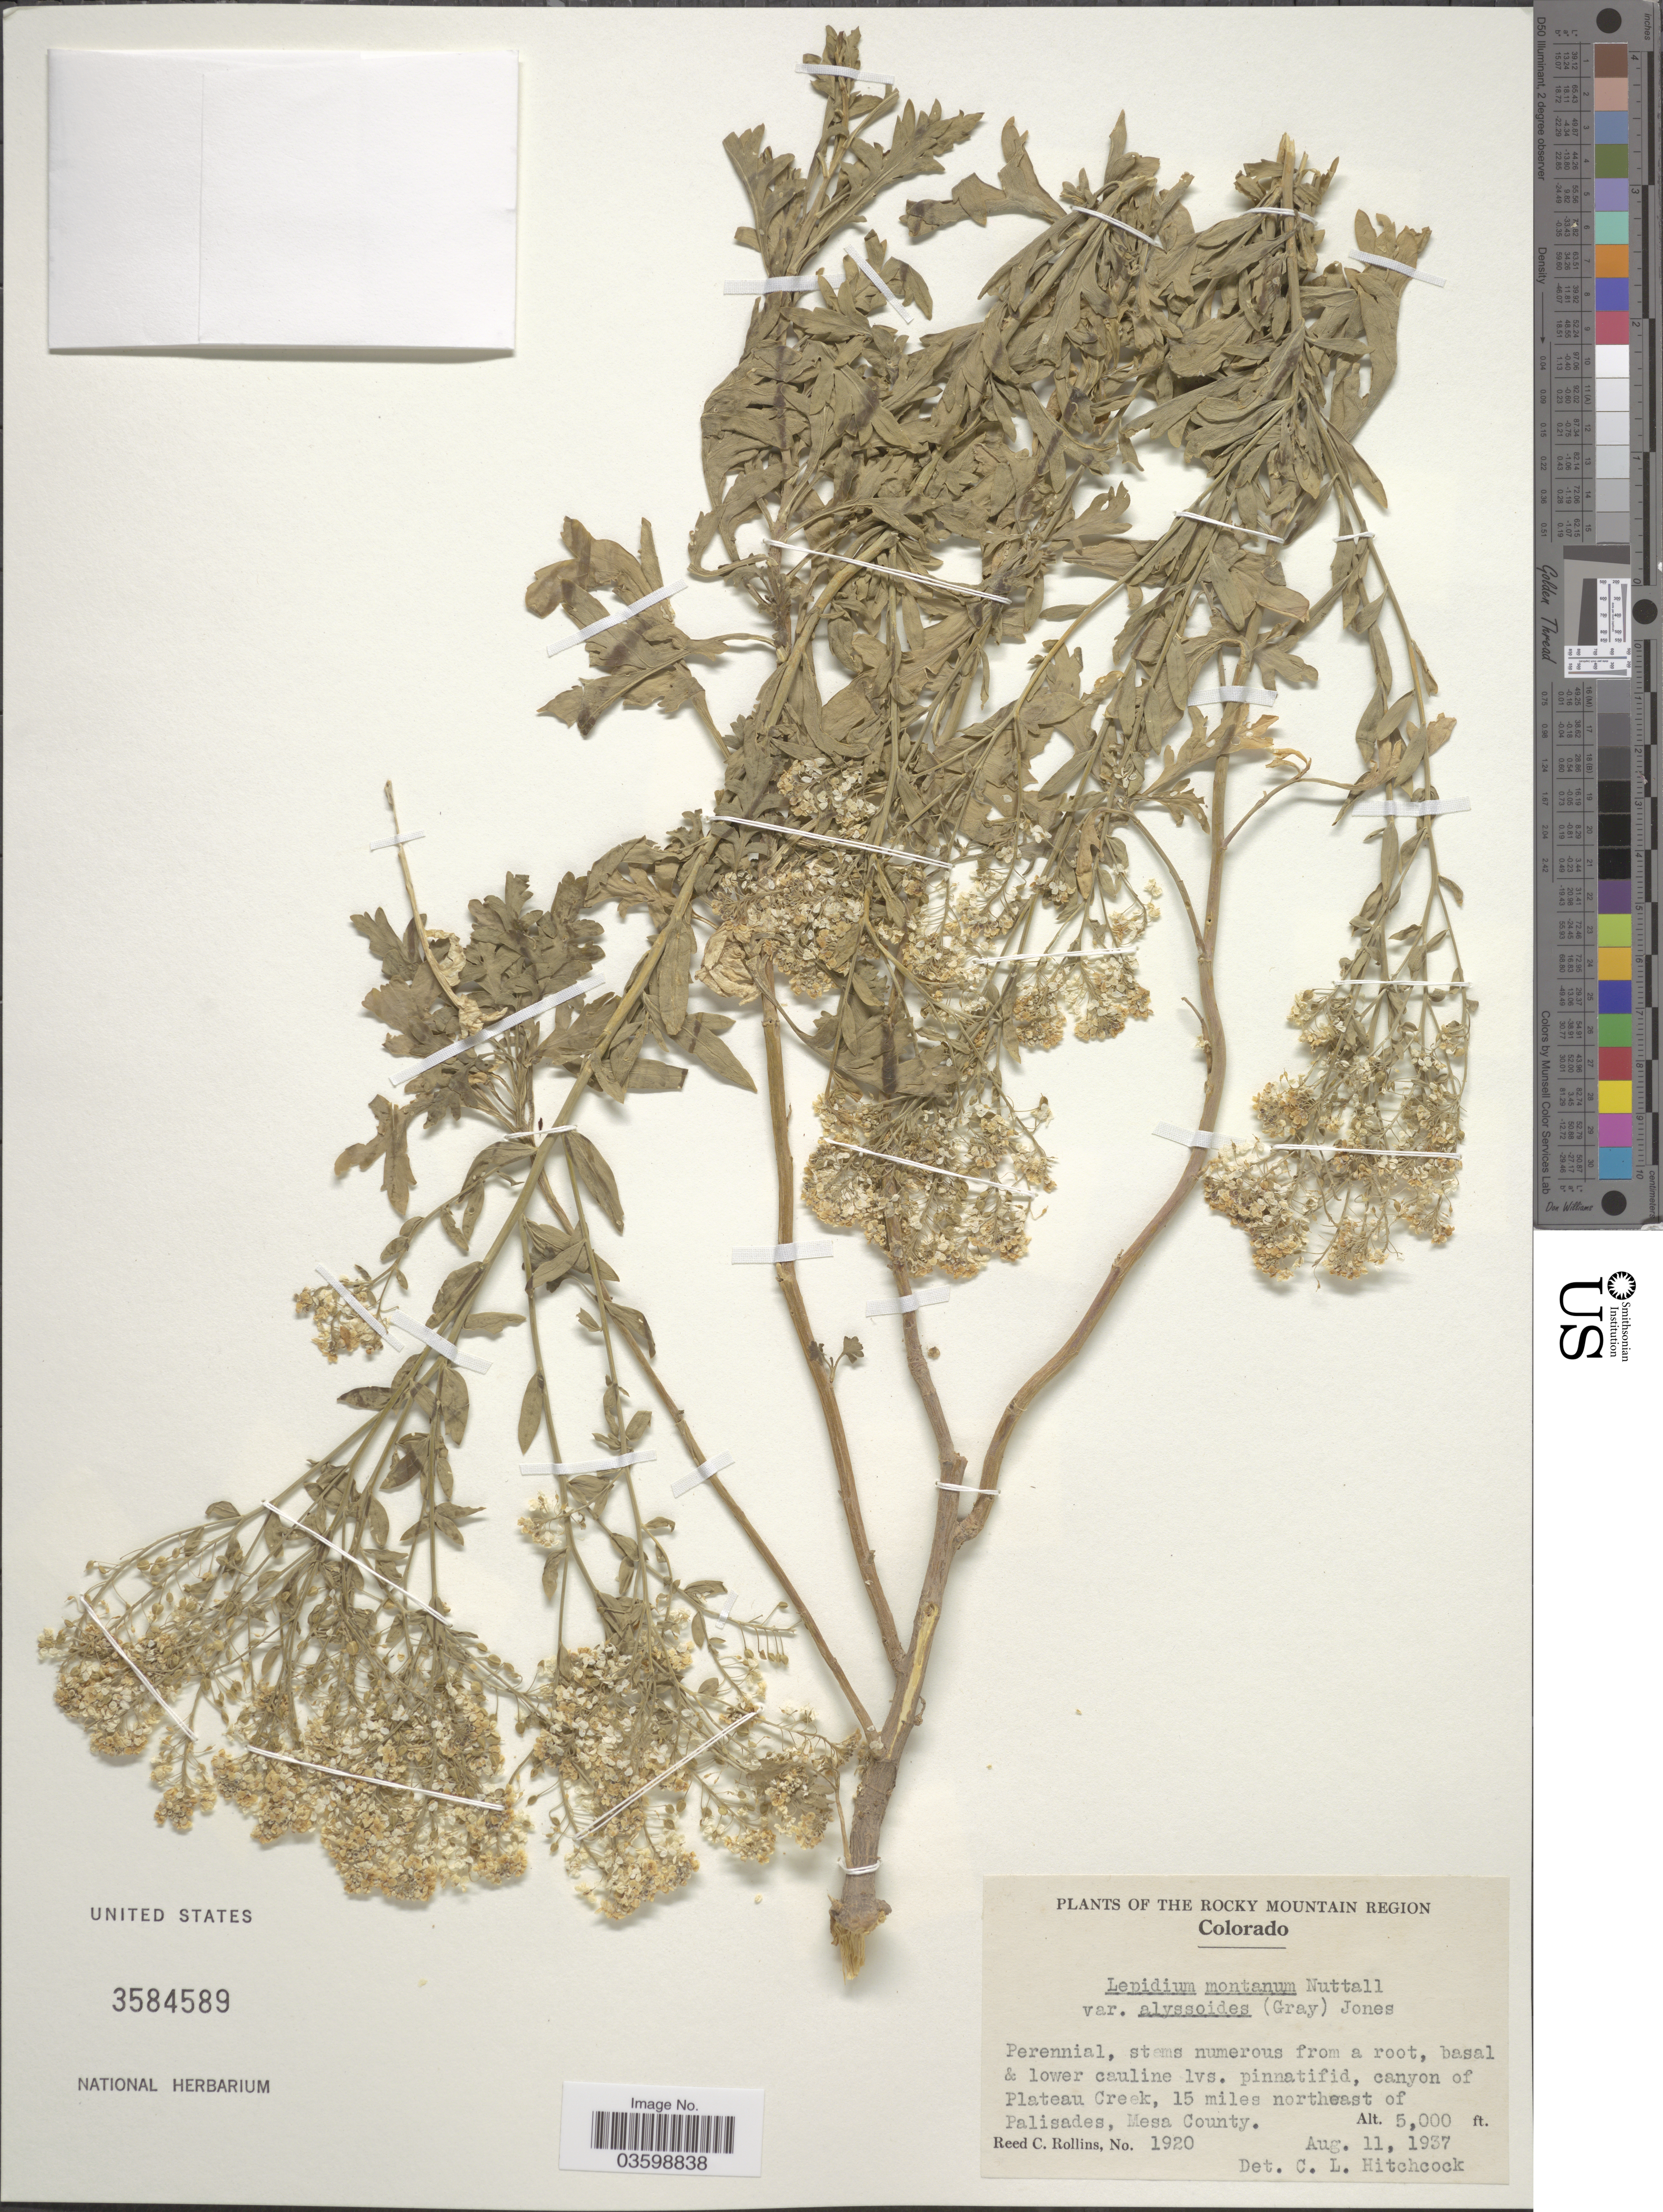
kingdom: Plantae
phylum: Tracheophyta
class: Magnoliopsida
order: Brassicales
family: Brassicaceae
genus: Lepidium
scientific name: Lepidium eastwoodiae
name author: Wooton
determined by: Al-Shehbaz, I. A., (MO), Missouri Botanical Garden (UNITED STATES)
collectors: R. C. Rollins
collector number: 1920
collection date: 1937-10-11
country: United States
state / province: Colorado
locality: The Rocky Mountain Region. Canyon of Plateau Creek, 15 miles northeast of Palisades, Mesa County.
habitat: canyon of creek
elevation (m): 1524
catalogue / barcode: US 3584589